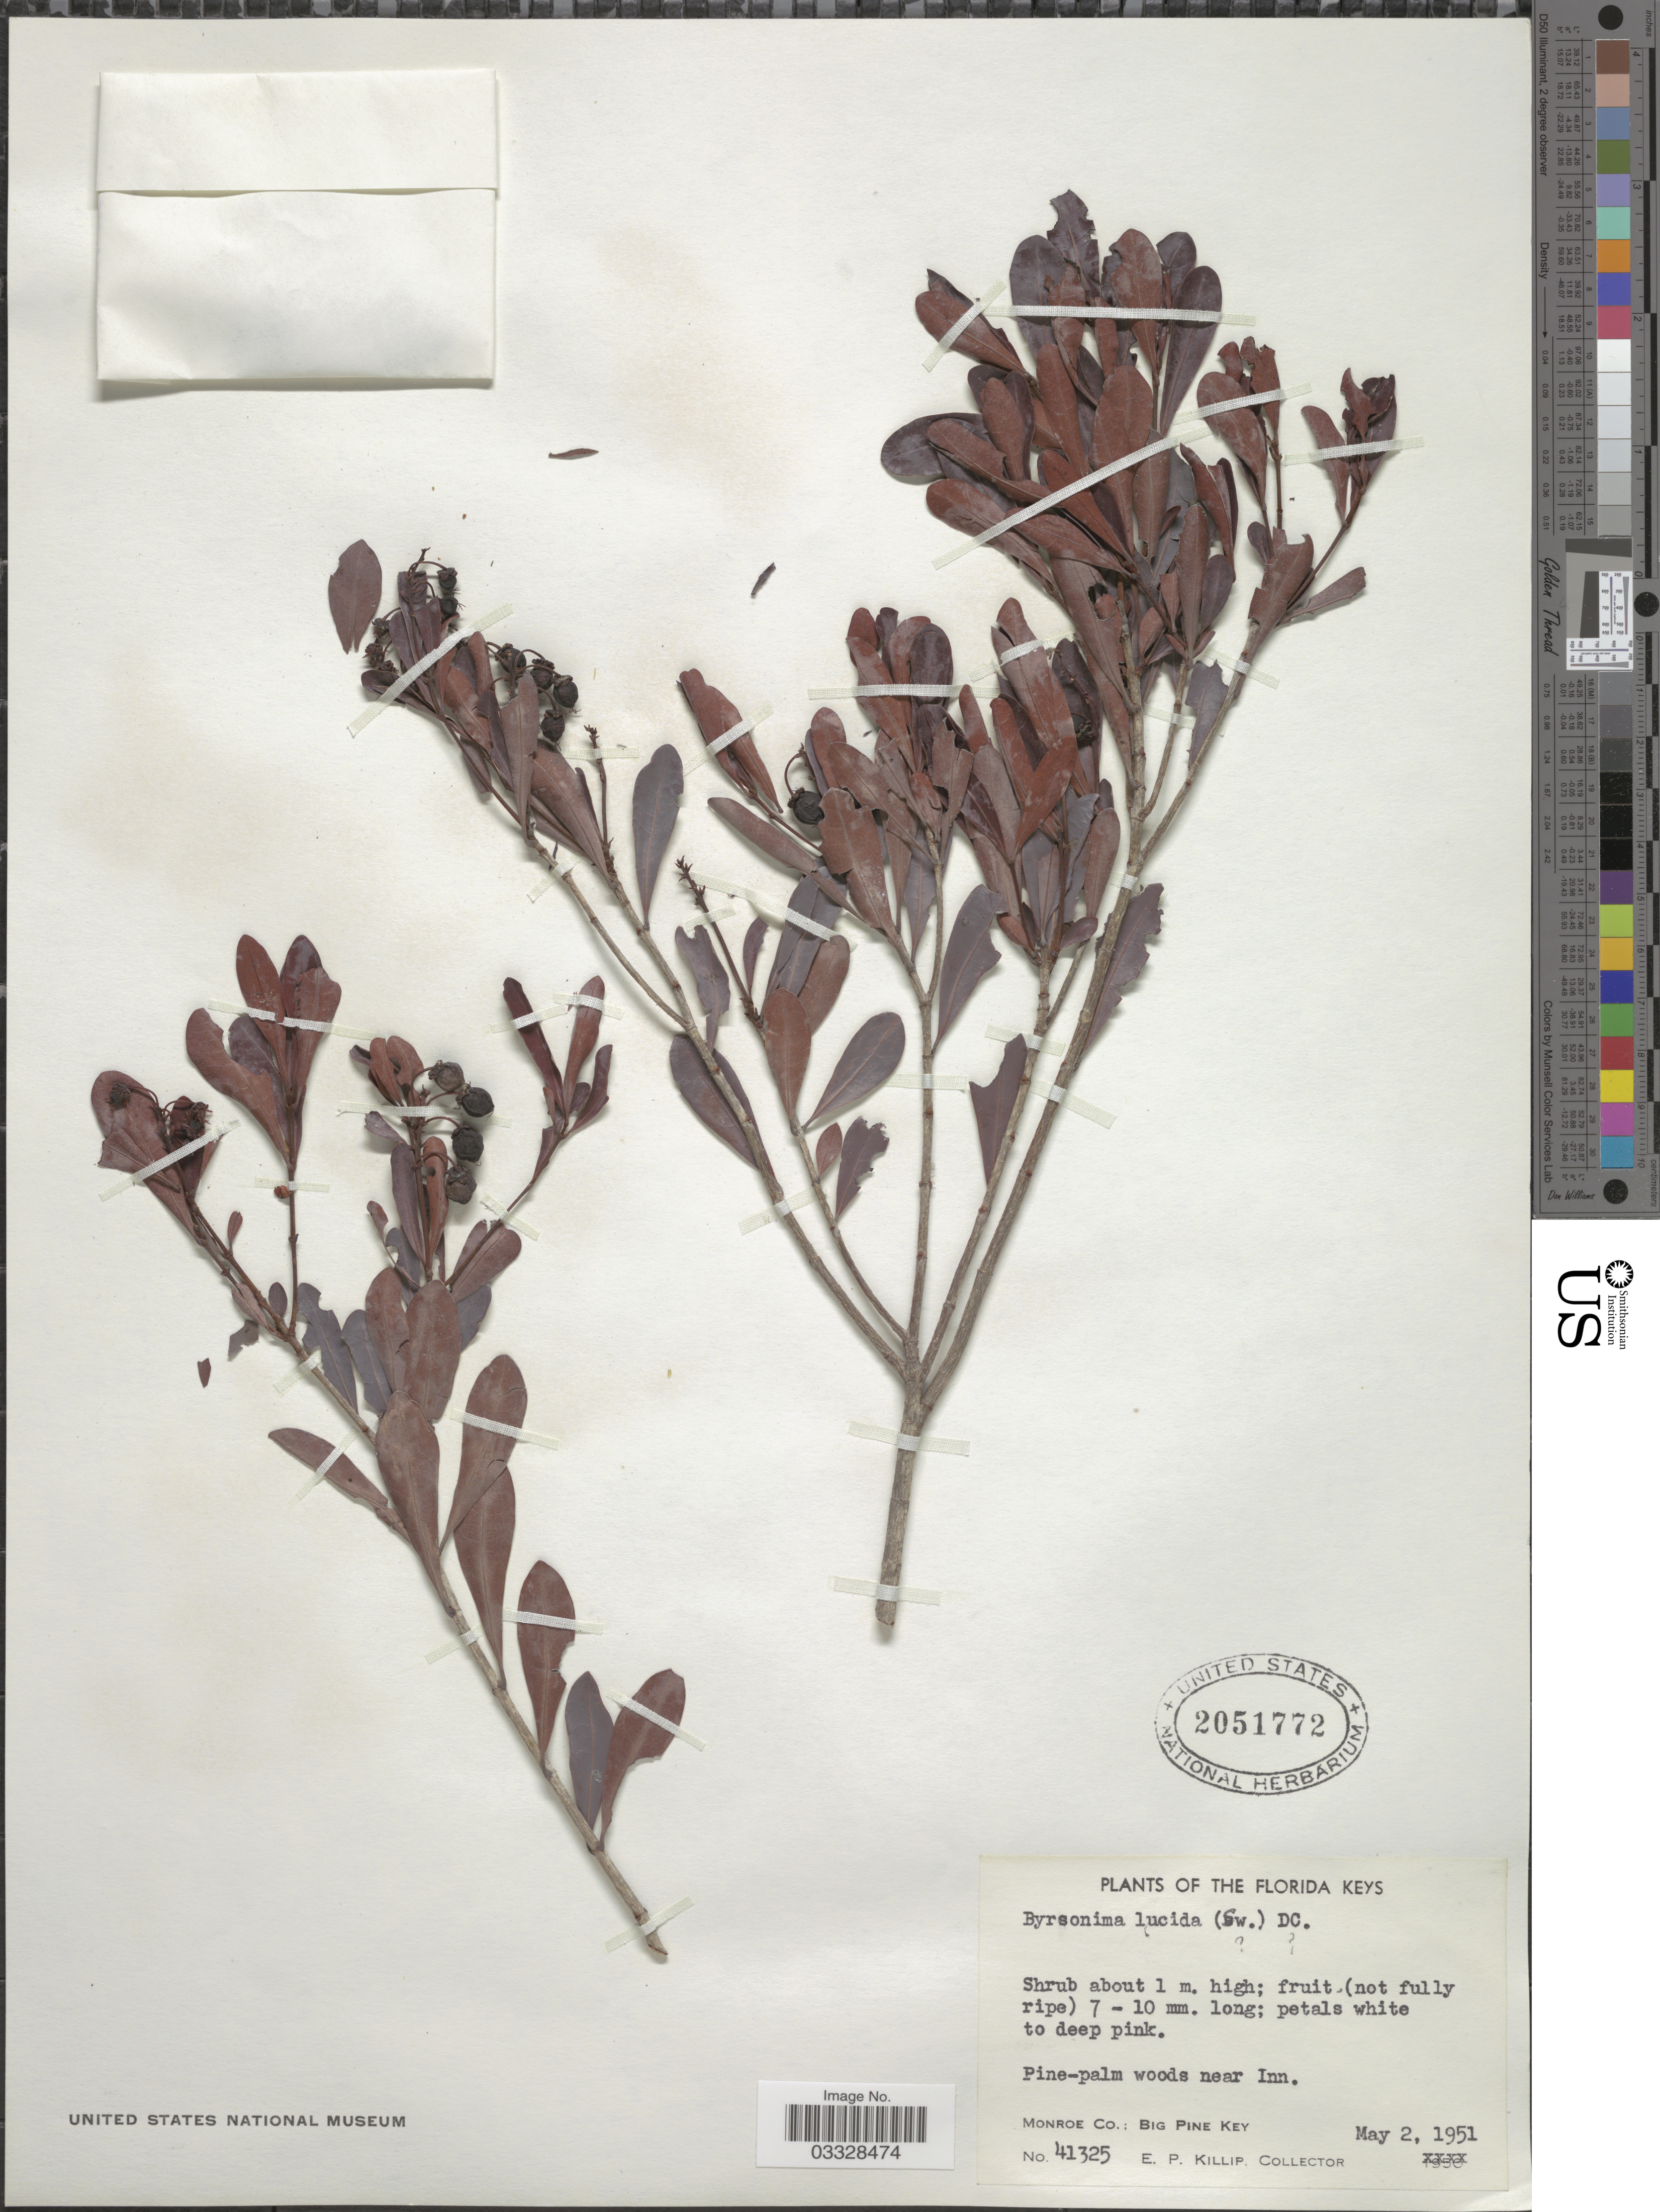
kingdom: Plantae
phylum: Tracheophyta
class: Magnoliopsida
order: Malpighiales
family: Malpighiaceae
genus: Byrsonima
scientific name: Byrsonima lucida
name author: (Mill.) DC.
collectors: E. P. Killip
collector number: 41325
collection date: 1951-05-02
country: United States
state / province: Florida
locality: The Florida Keys. Pine-palm woods near Inn. Monroe Co.: Big Pine Key.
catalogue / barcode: US 2051772